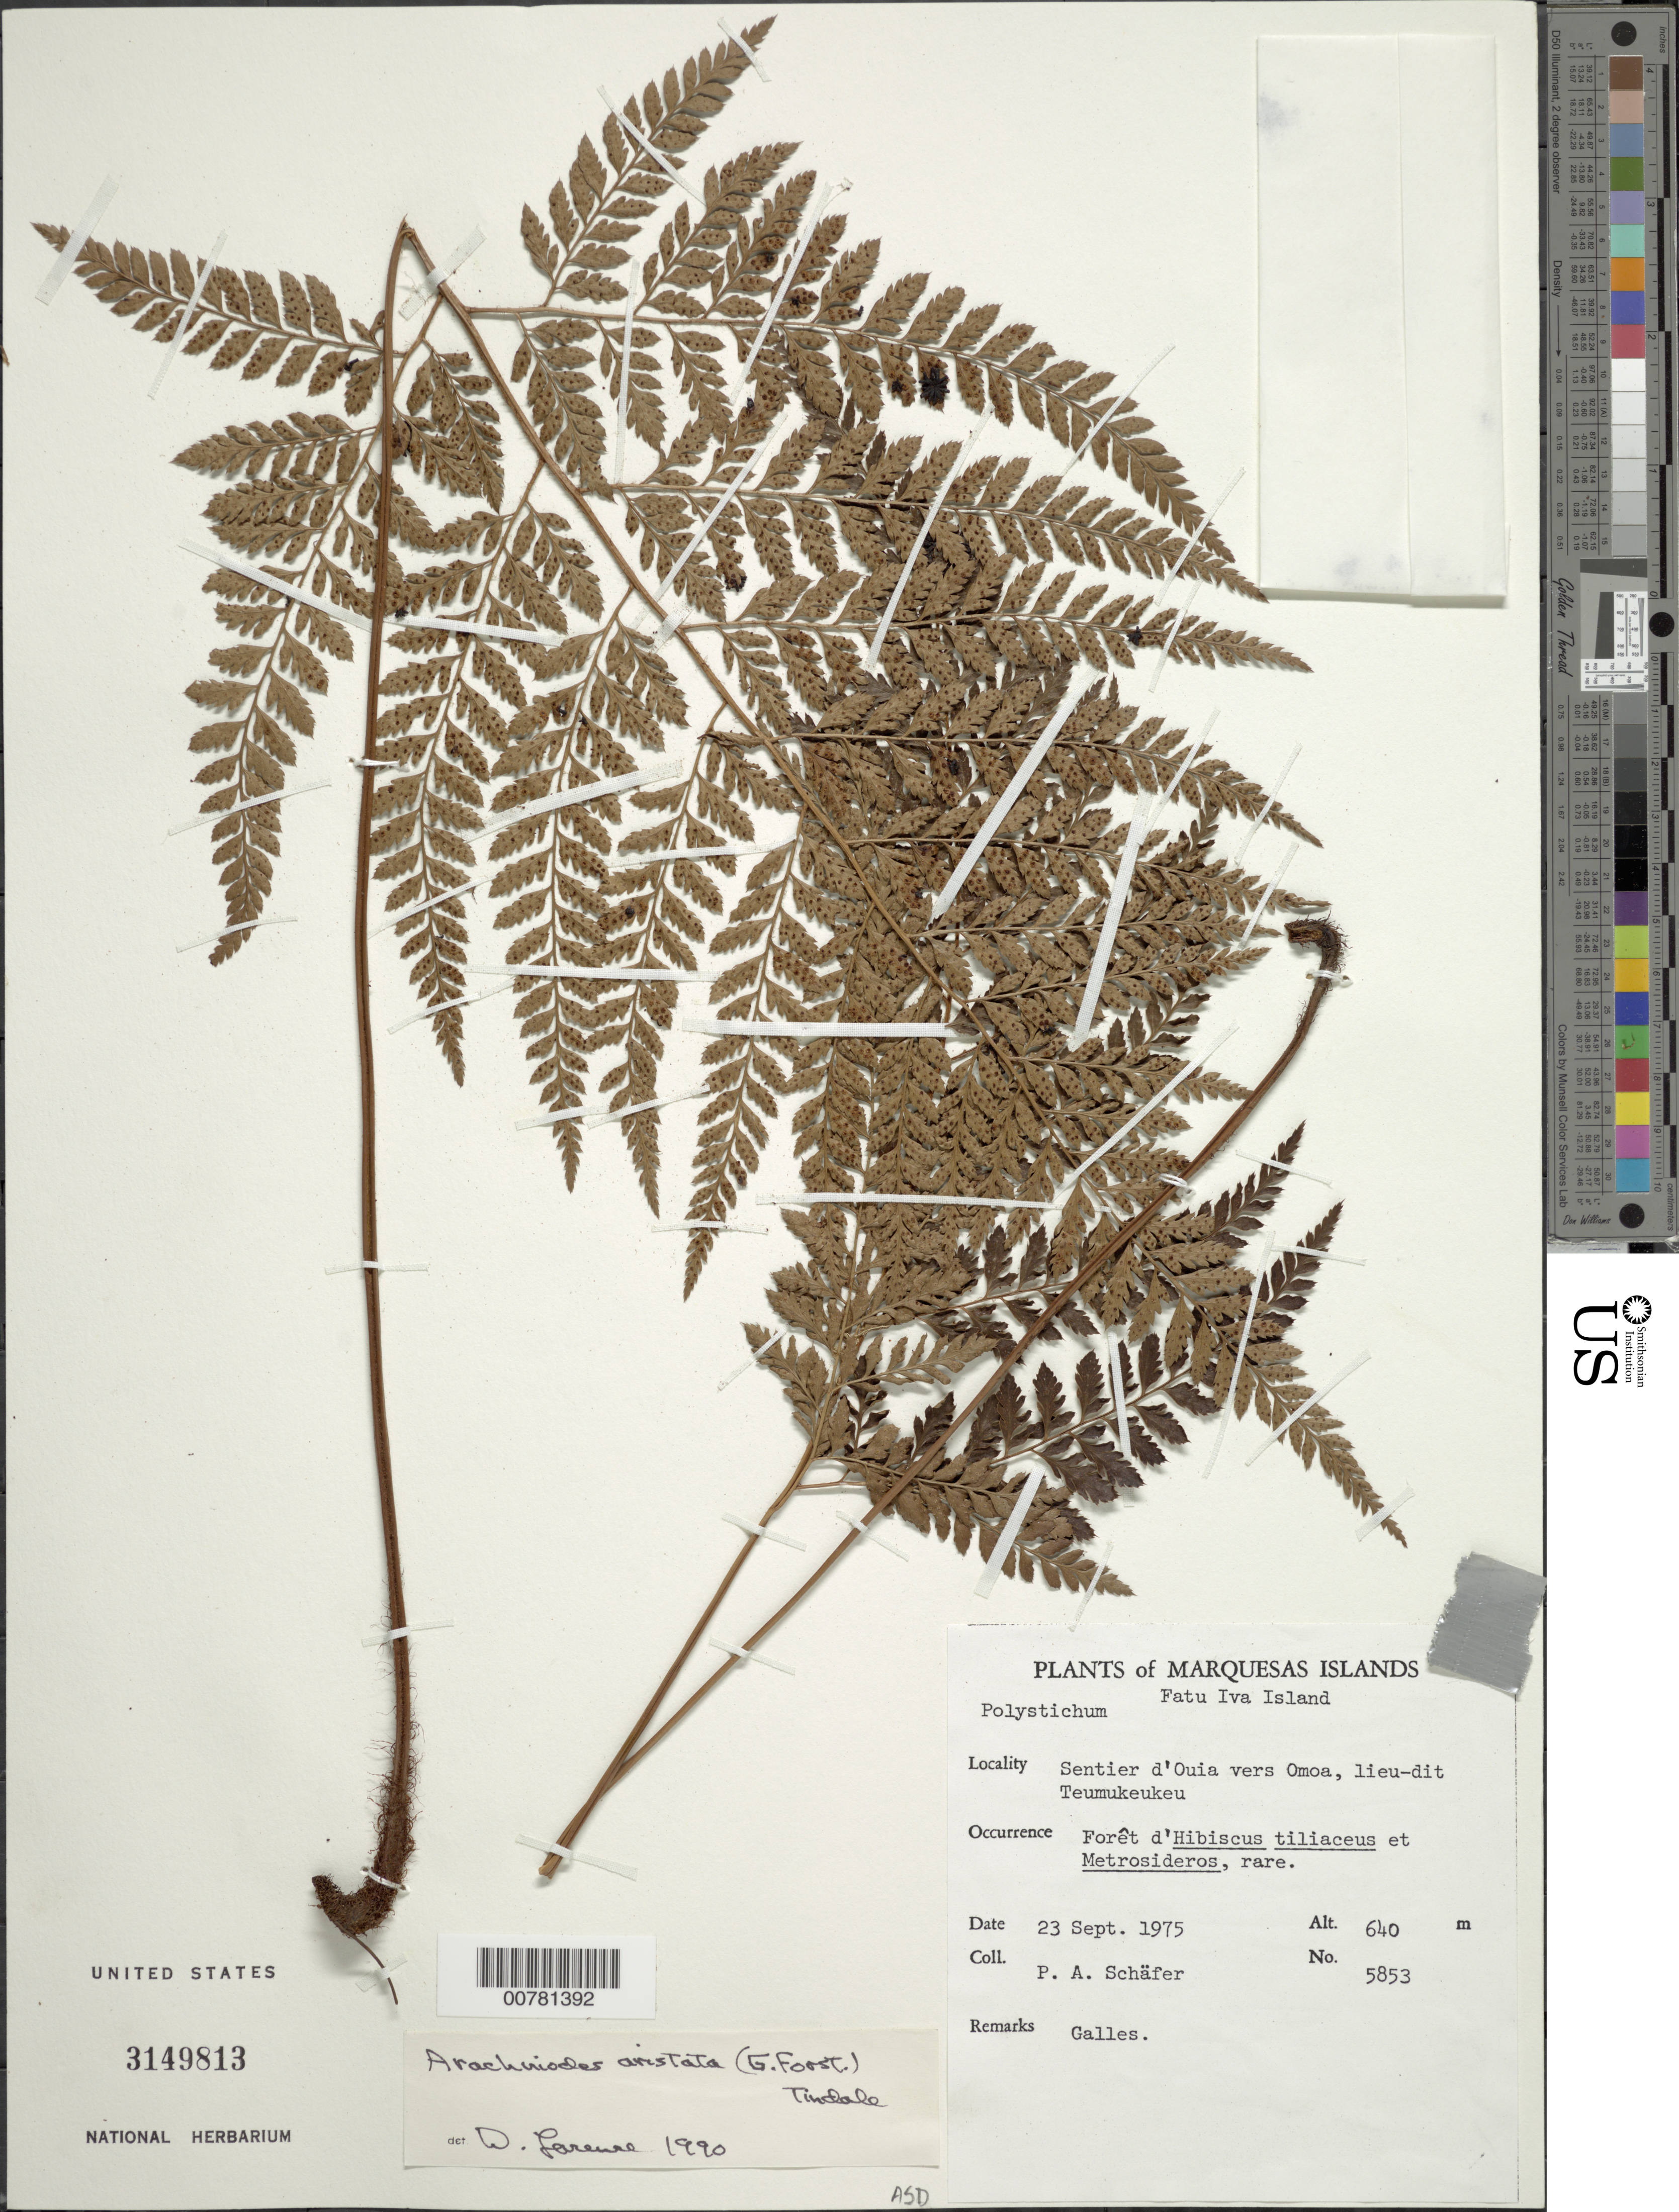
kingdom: Plantae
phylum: Tracheophyta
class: Polypodiopsida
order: Polypodiales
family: Dryopteridaceae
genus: Arachniodes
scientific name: Arachniodes aristata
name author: (G. Forst.) Tindale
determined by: Lorence, David H., (PTBG), National Tropical Botanical Garden (UNITED STATES)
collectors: P. A. Schäfer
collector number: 5853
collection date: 1975-09-23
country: French Polynesia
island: Fatu Hiva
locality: Sentier d'Ouia vers 'Omo'a, lieu-dit Teumukeukeu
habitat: Forêt d'Hibiscus tiliaceus et Metrosideros, rare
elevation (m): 640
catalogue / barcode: US 3149813